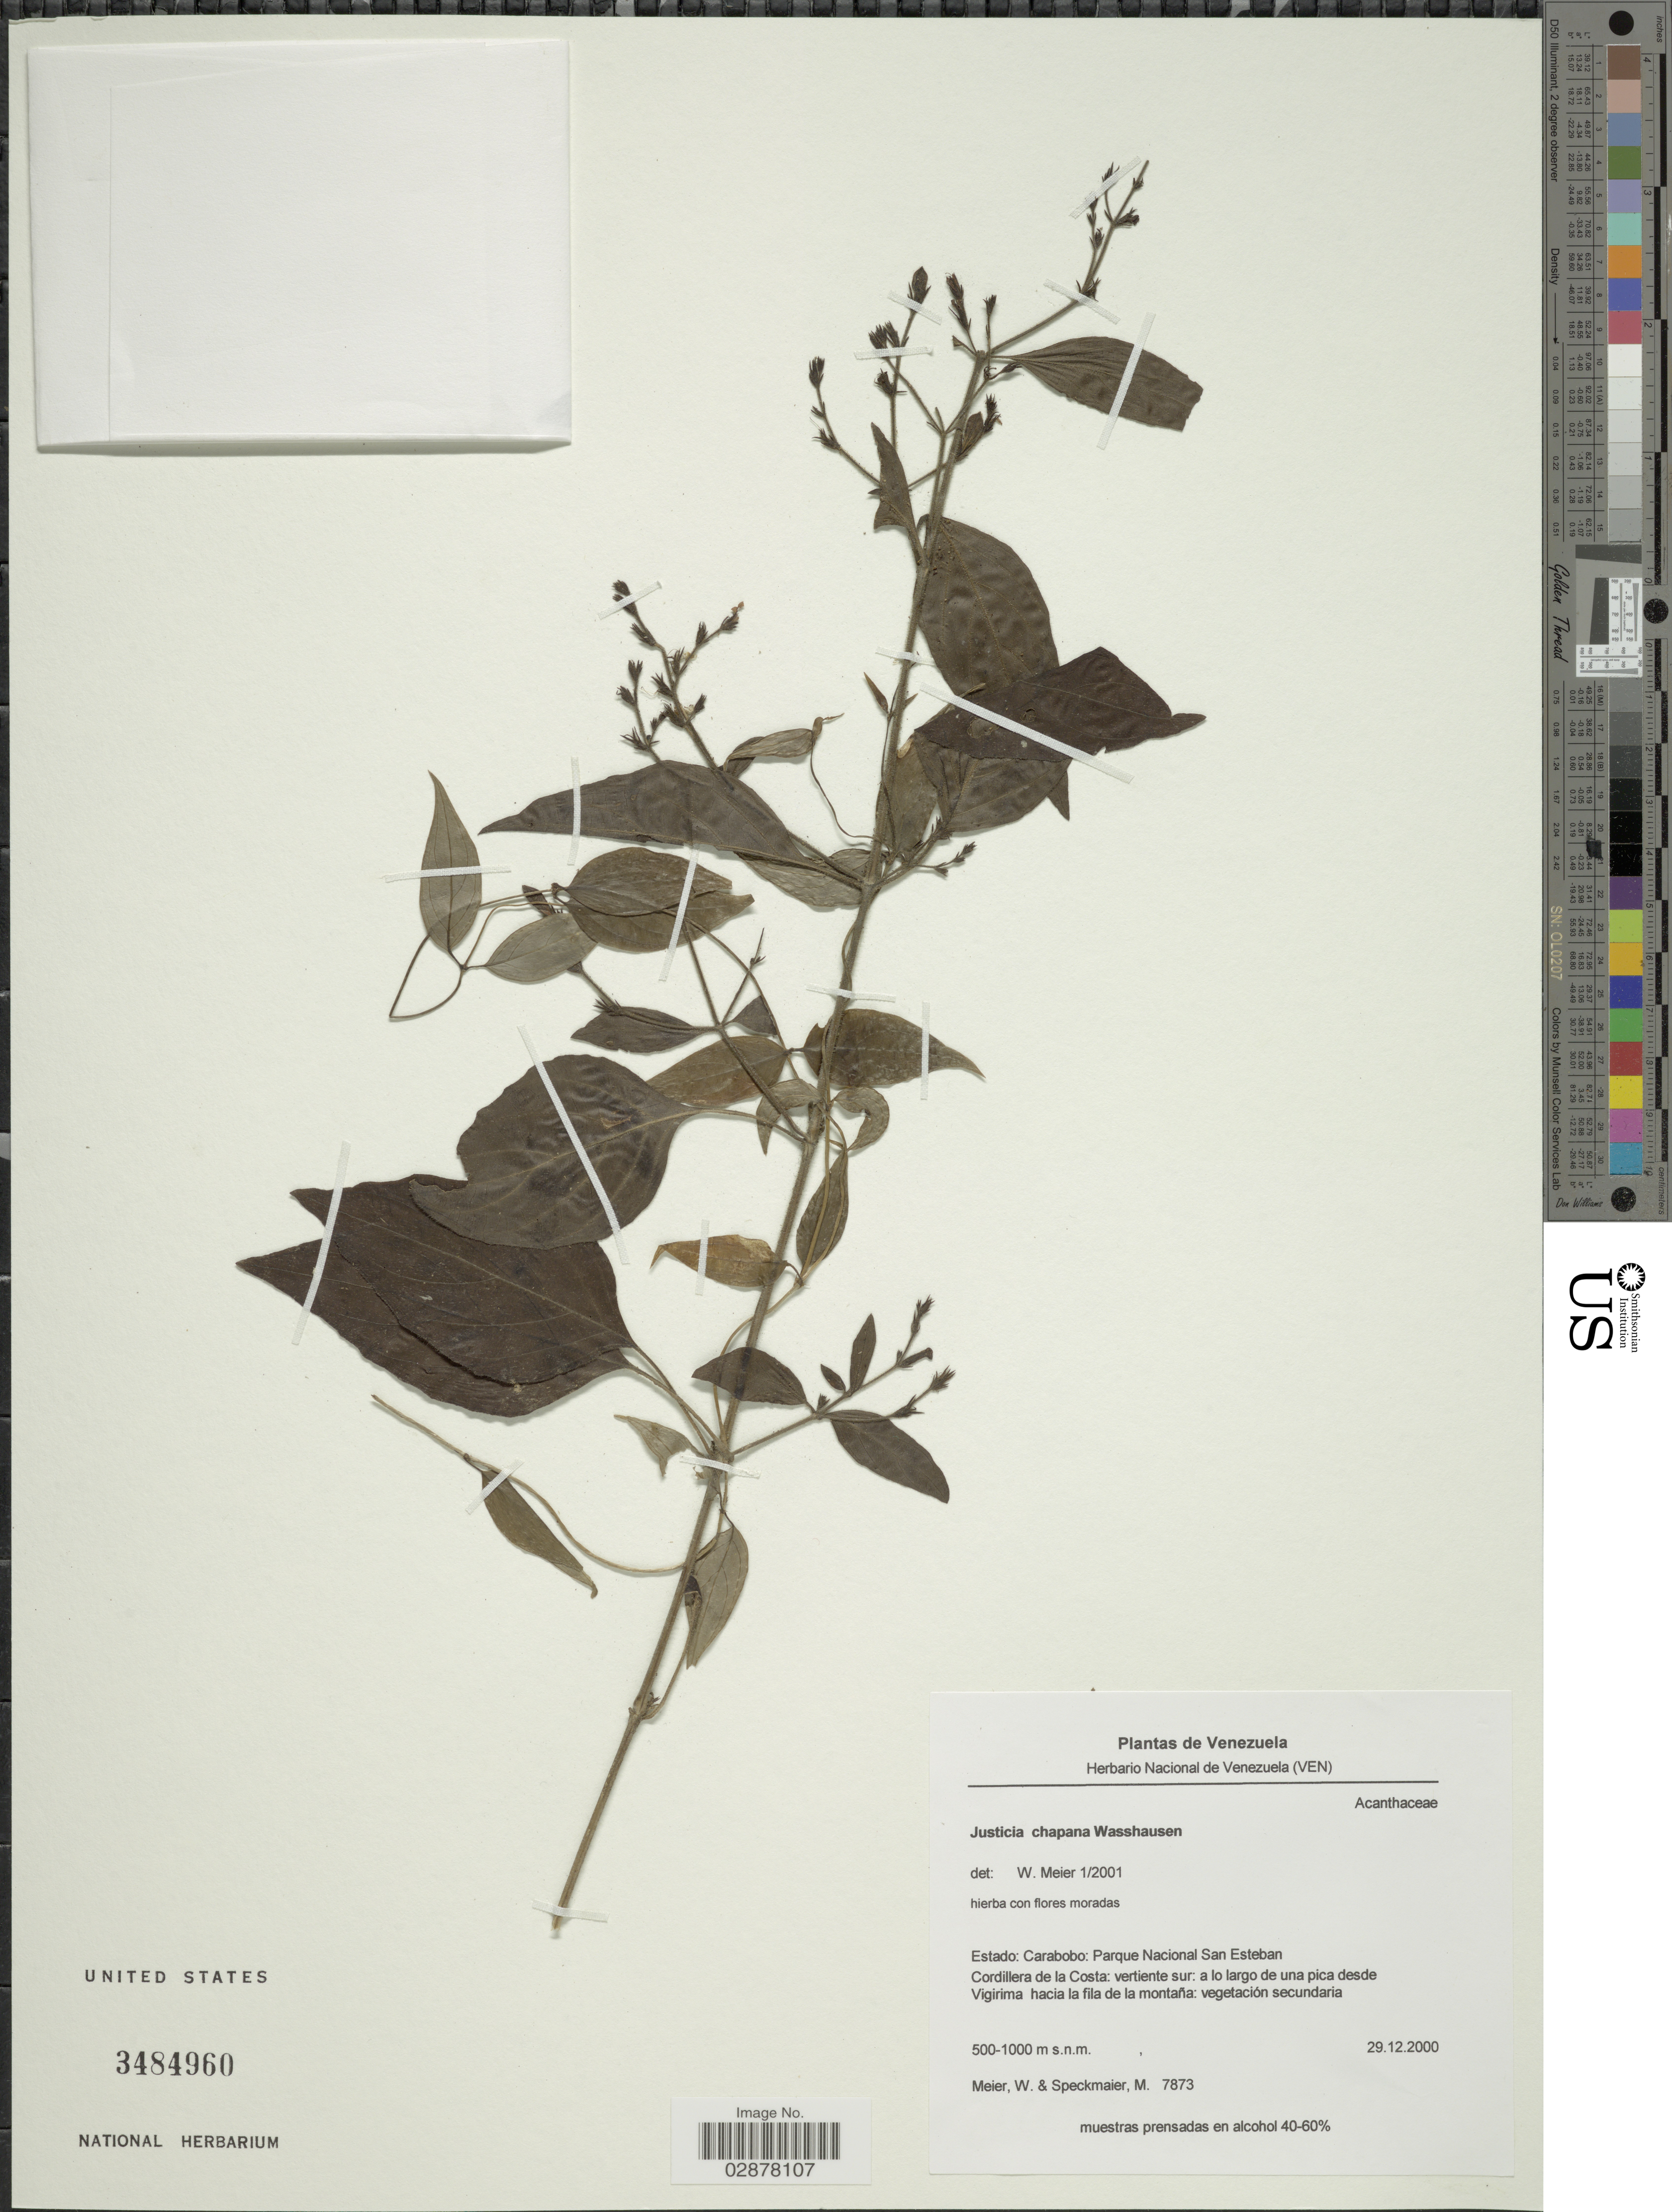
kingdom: Plantae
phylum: Tracheophyta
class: Magnoliopsida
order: Lamiales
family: Acanthaceae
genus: Justicia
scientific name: Justicia chapana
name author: Wassh.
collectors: W. Meier & M. Speckmaier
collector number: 7873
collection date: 2000-12-29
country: Venezuela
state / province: Carabobo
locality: Parque Nacional San Esteban, Cordillera de la Costa.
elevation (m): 500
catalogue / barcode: US 3484960